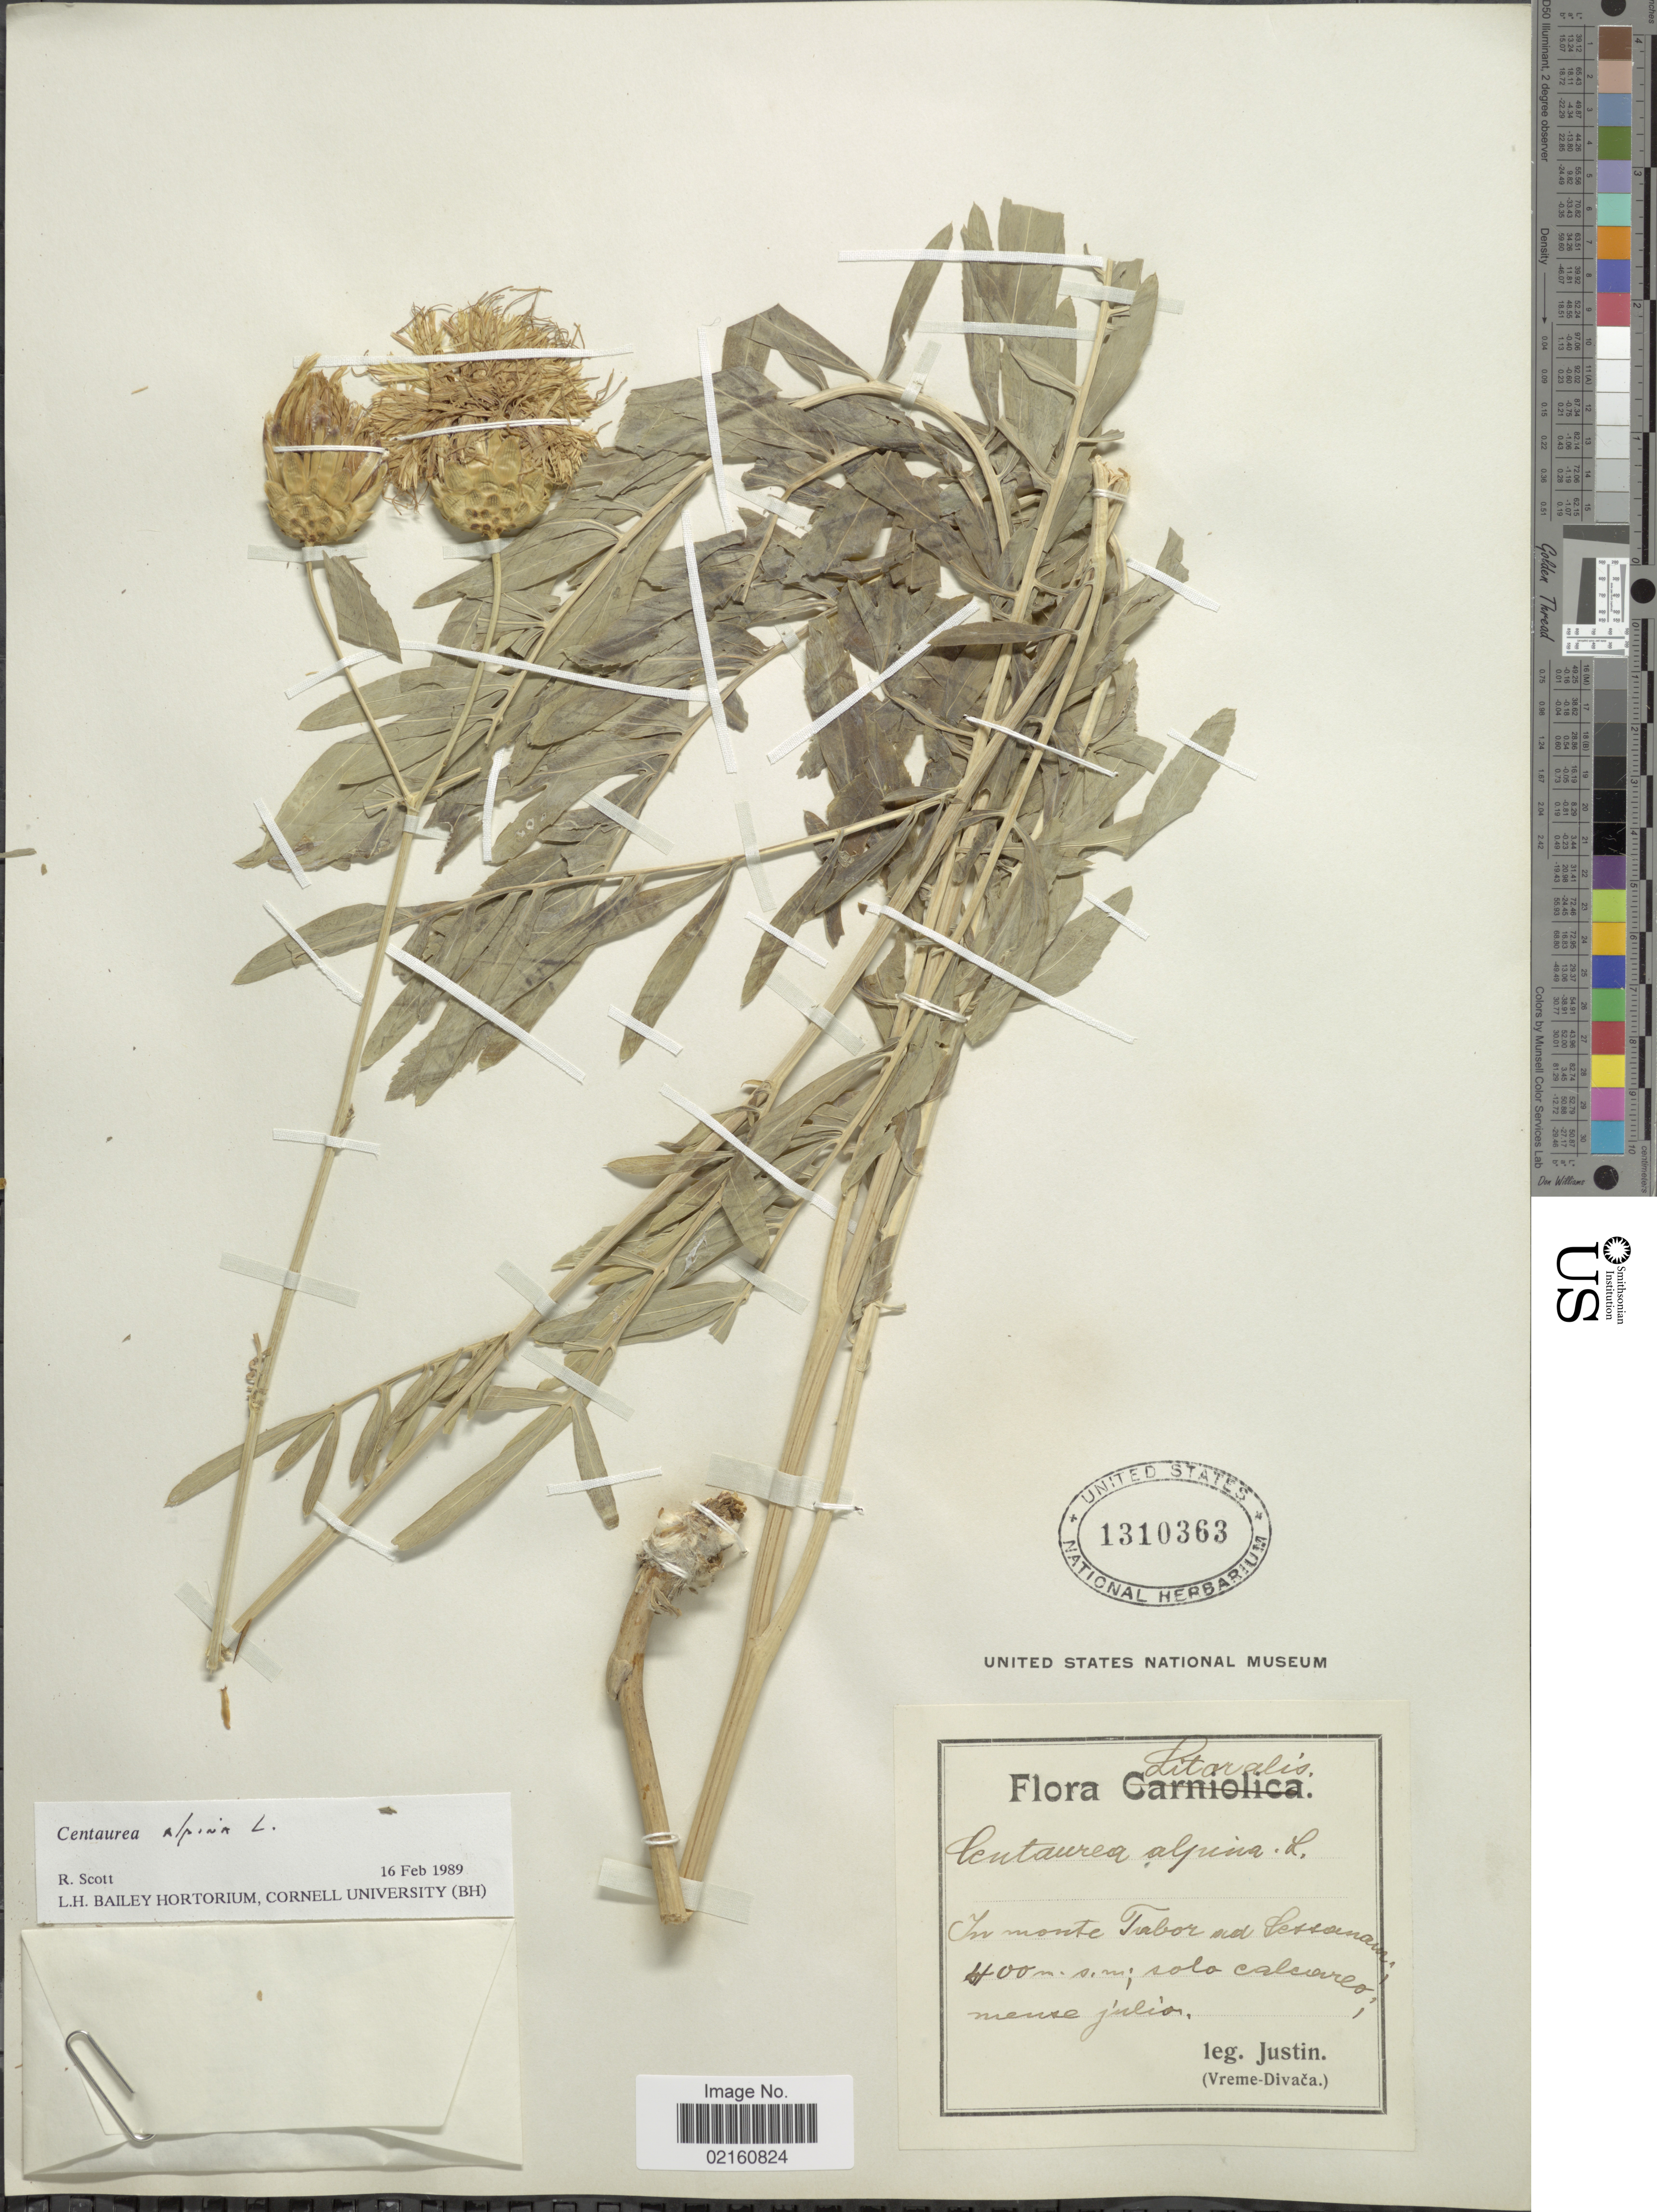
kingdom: Plantae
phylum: Tracheophyta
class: Magnoliopsida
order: Asterales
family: Asteraceae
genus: Rhaponticoides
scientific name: Rhaponticoides alpina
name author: (L.) M.V.Agab. & Greuter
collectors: Justin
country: Slovenia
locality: monte Tabor ad Sessaman [interpreted]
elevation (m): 400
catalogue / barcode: US 1310363